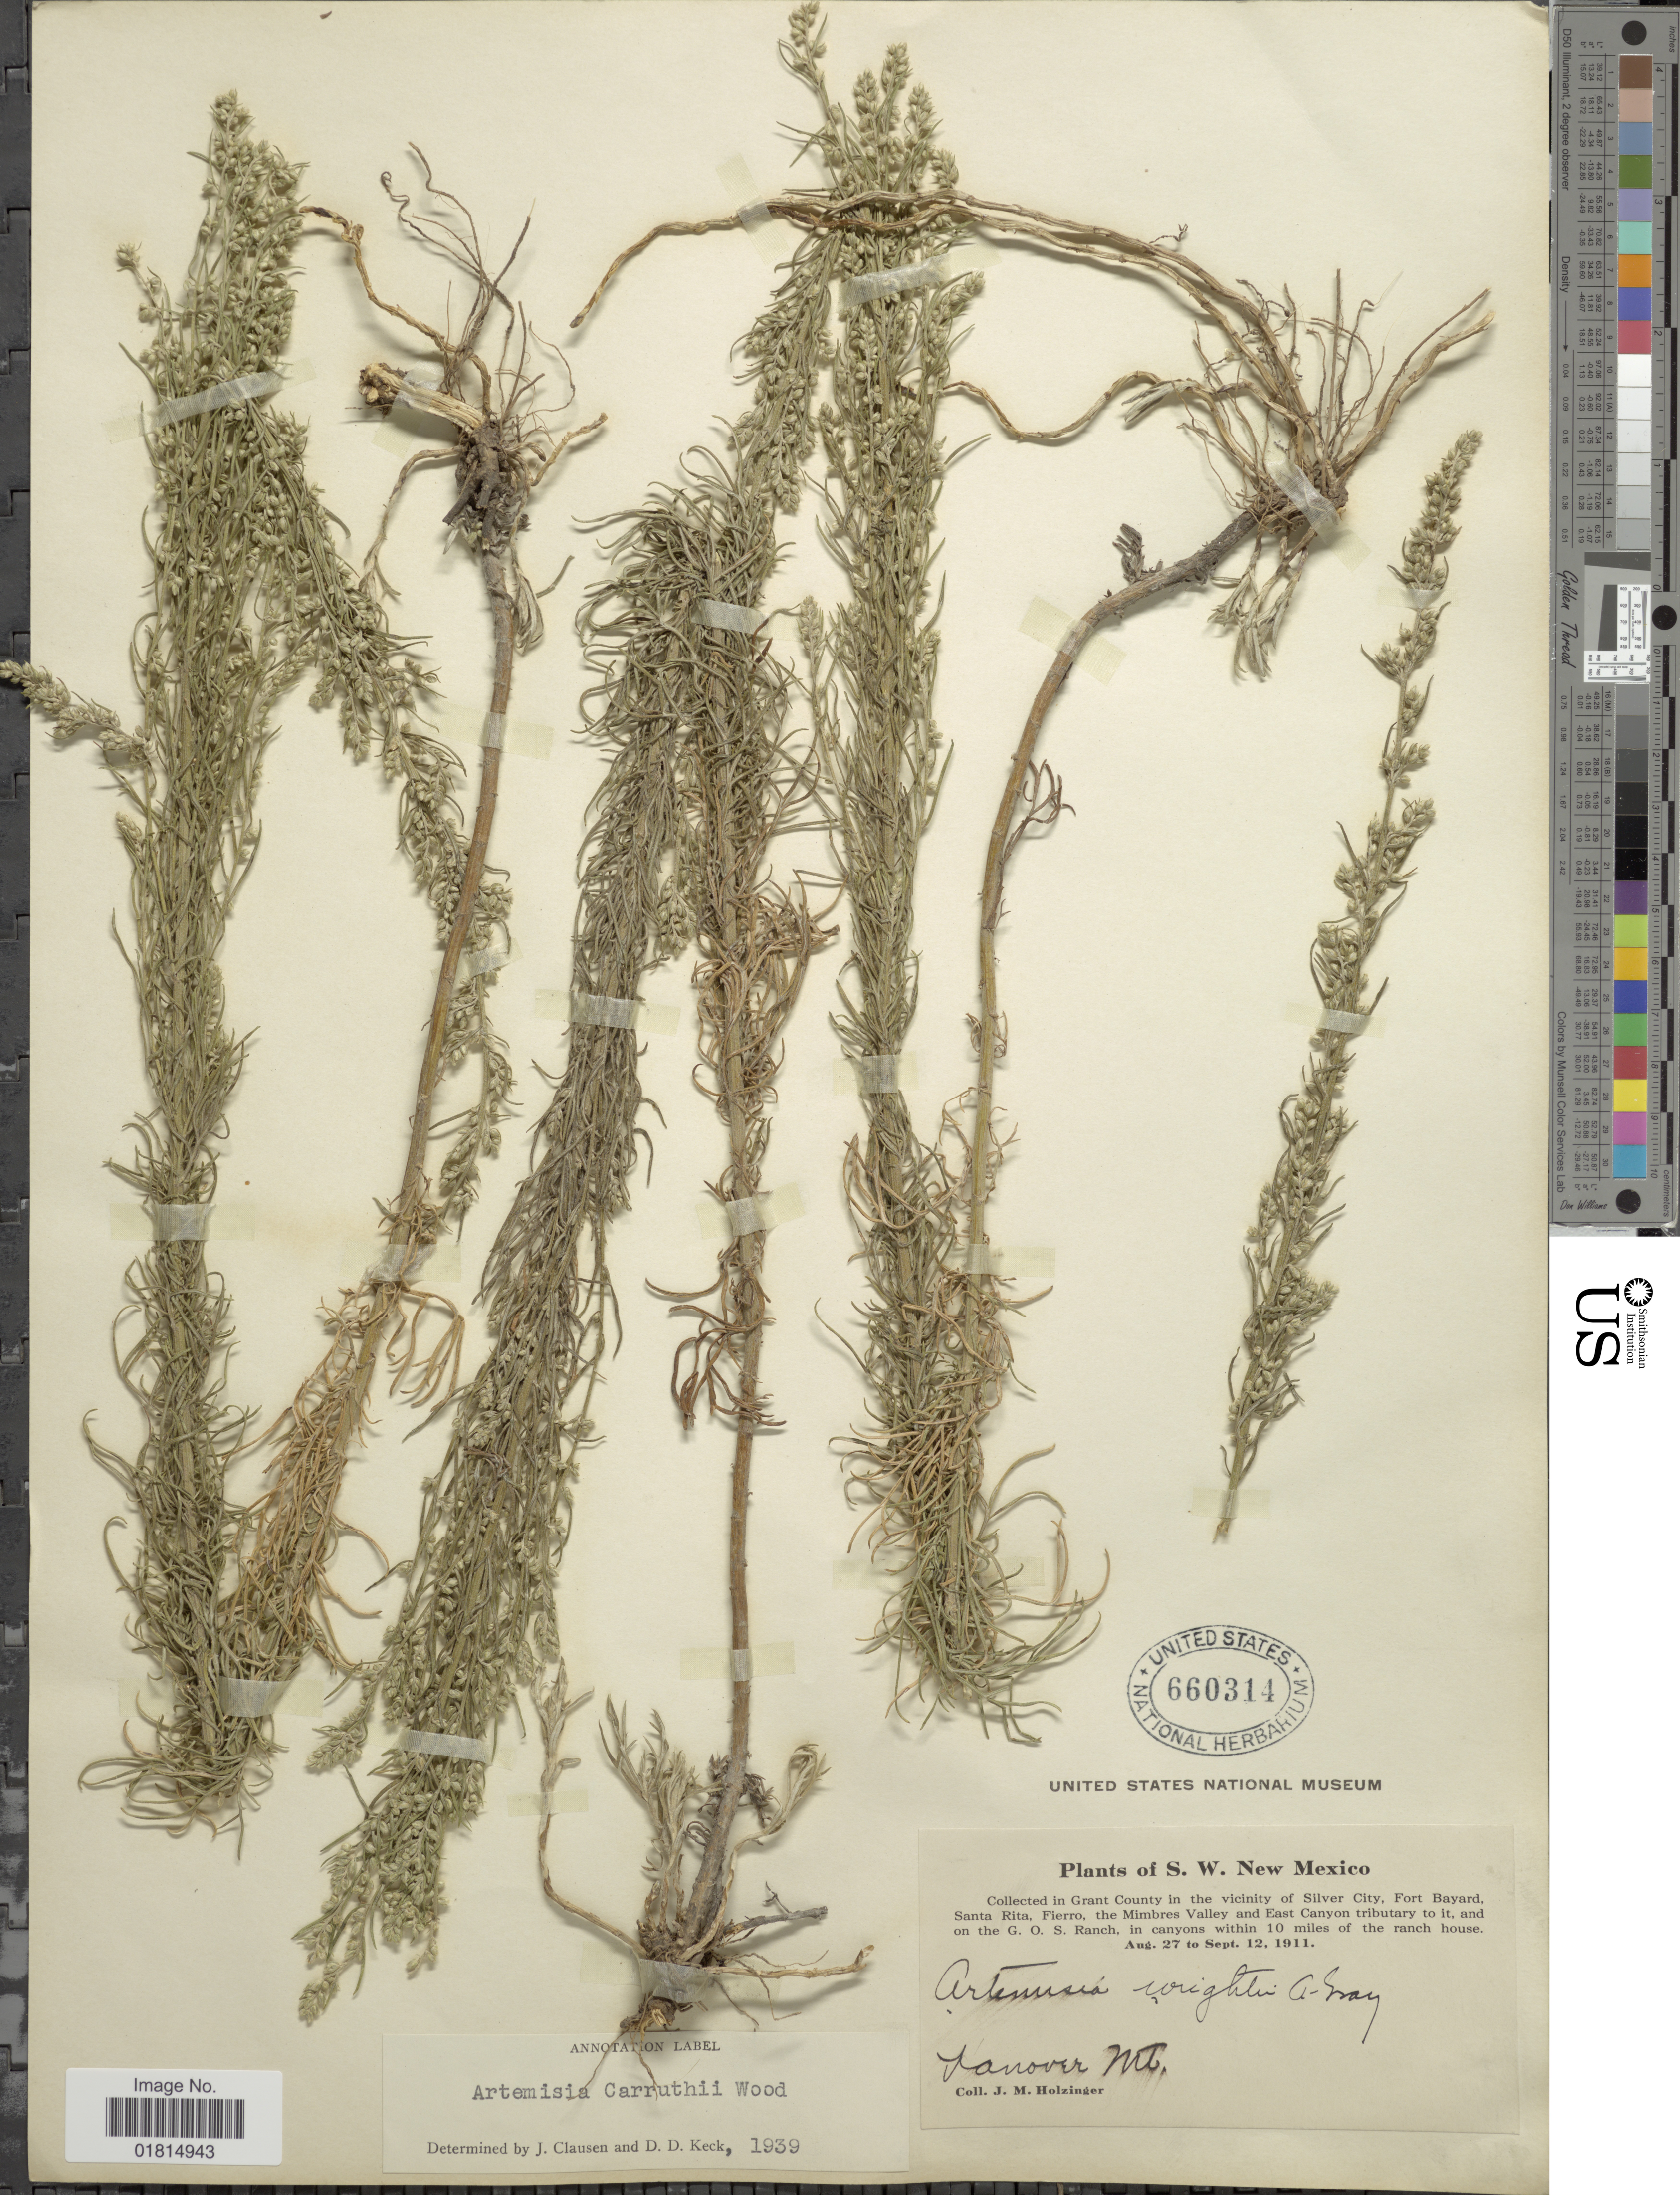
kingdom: Plantae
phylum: Tracheophyta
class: Magnoliopsida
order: Asterales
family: Asteraceae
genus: Artemisia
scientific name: Artemisia carruthii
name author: Alph. Wood ex Carruth.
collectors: J. M. Holzinger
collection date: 1911-08-27/1911-09-12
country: United States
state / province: New Mexico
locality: S.W. New Mexico. In Grant County in the vicinity of Silver City, Fort Bayard, Santa Rita, Fierro, the Mimbres Valley and East Canyon tributary to it, and on the G.O.S. Ranch, in canyons within 10 miles of the ranch house. Hanover Mt.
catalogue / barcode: US 660314